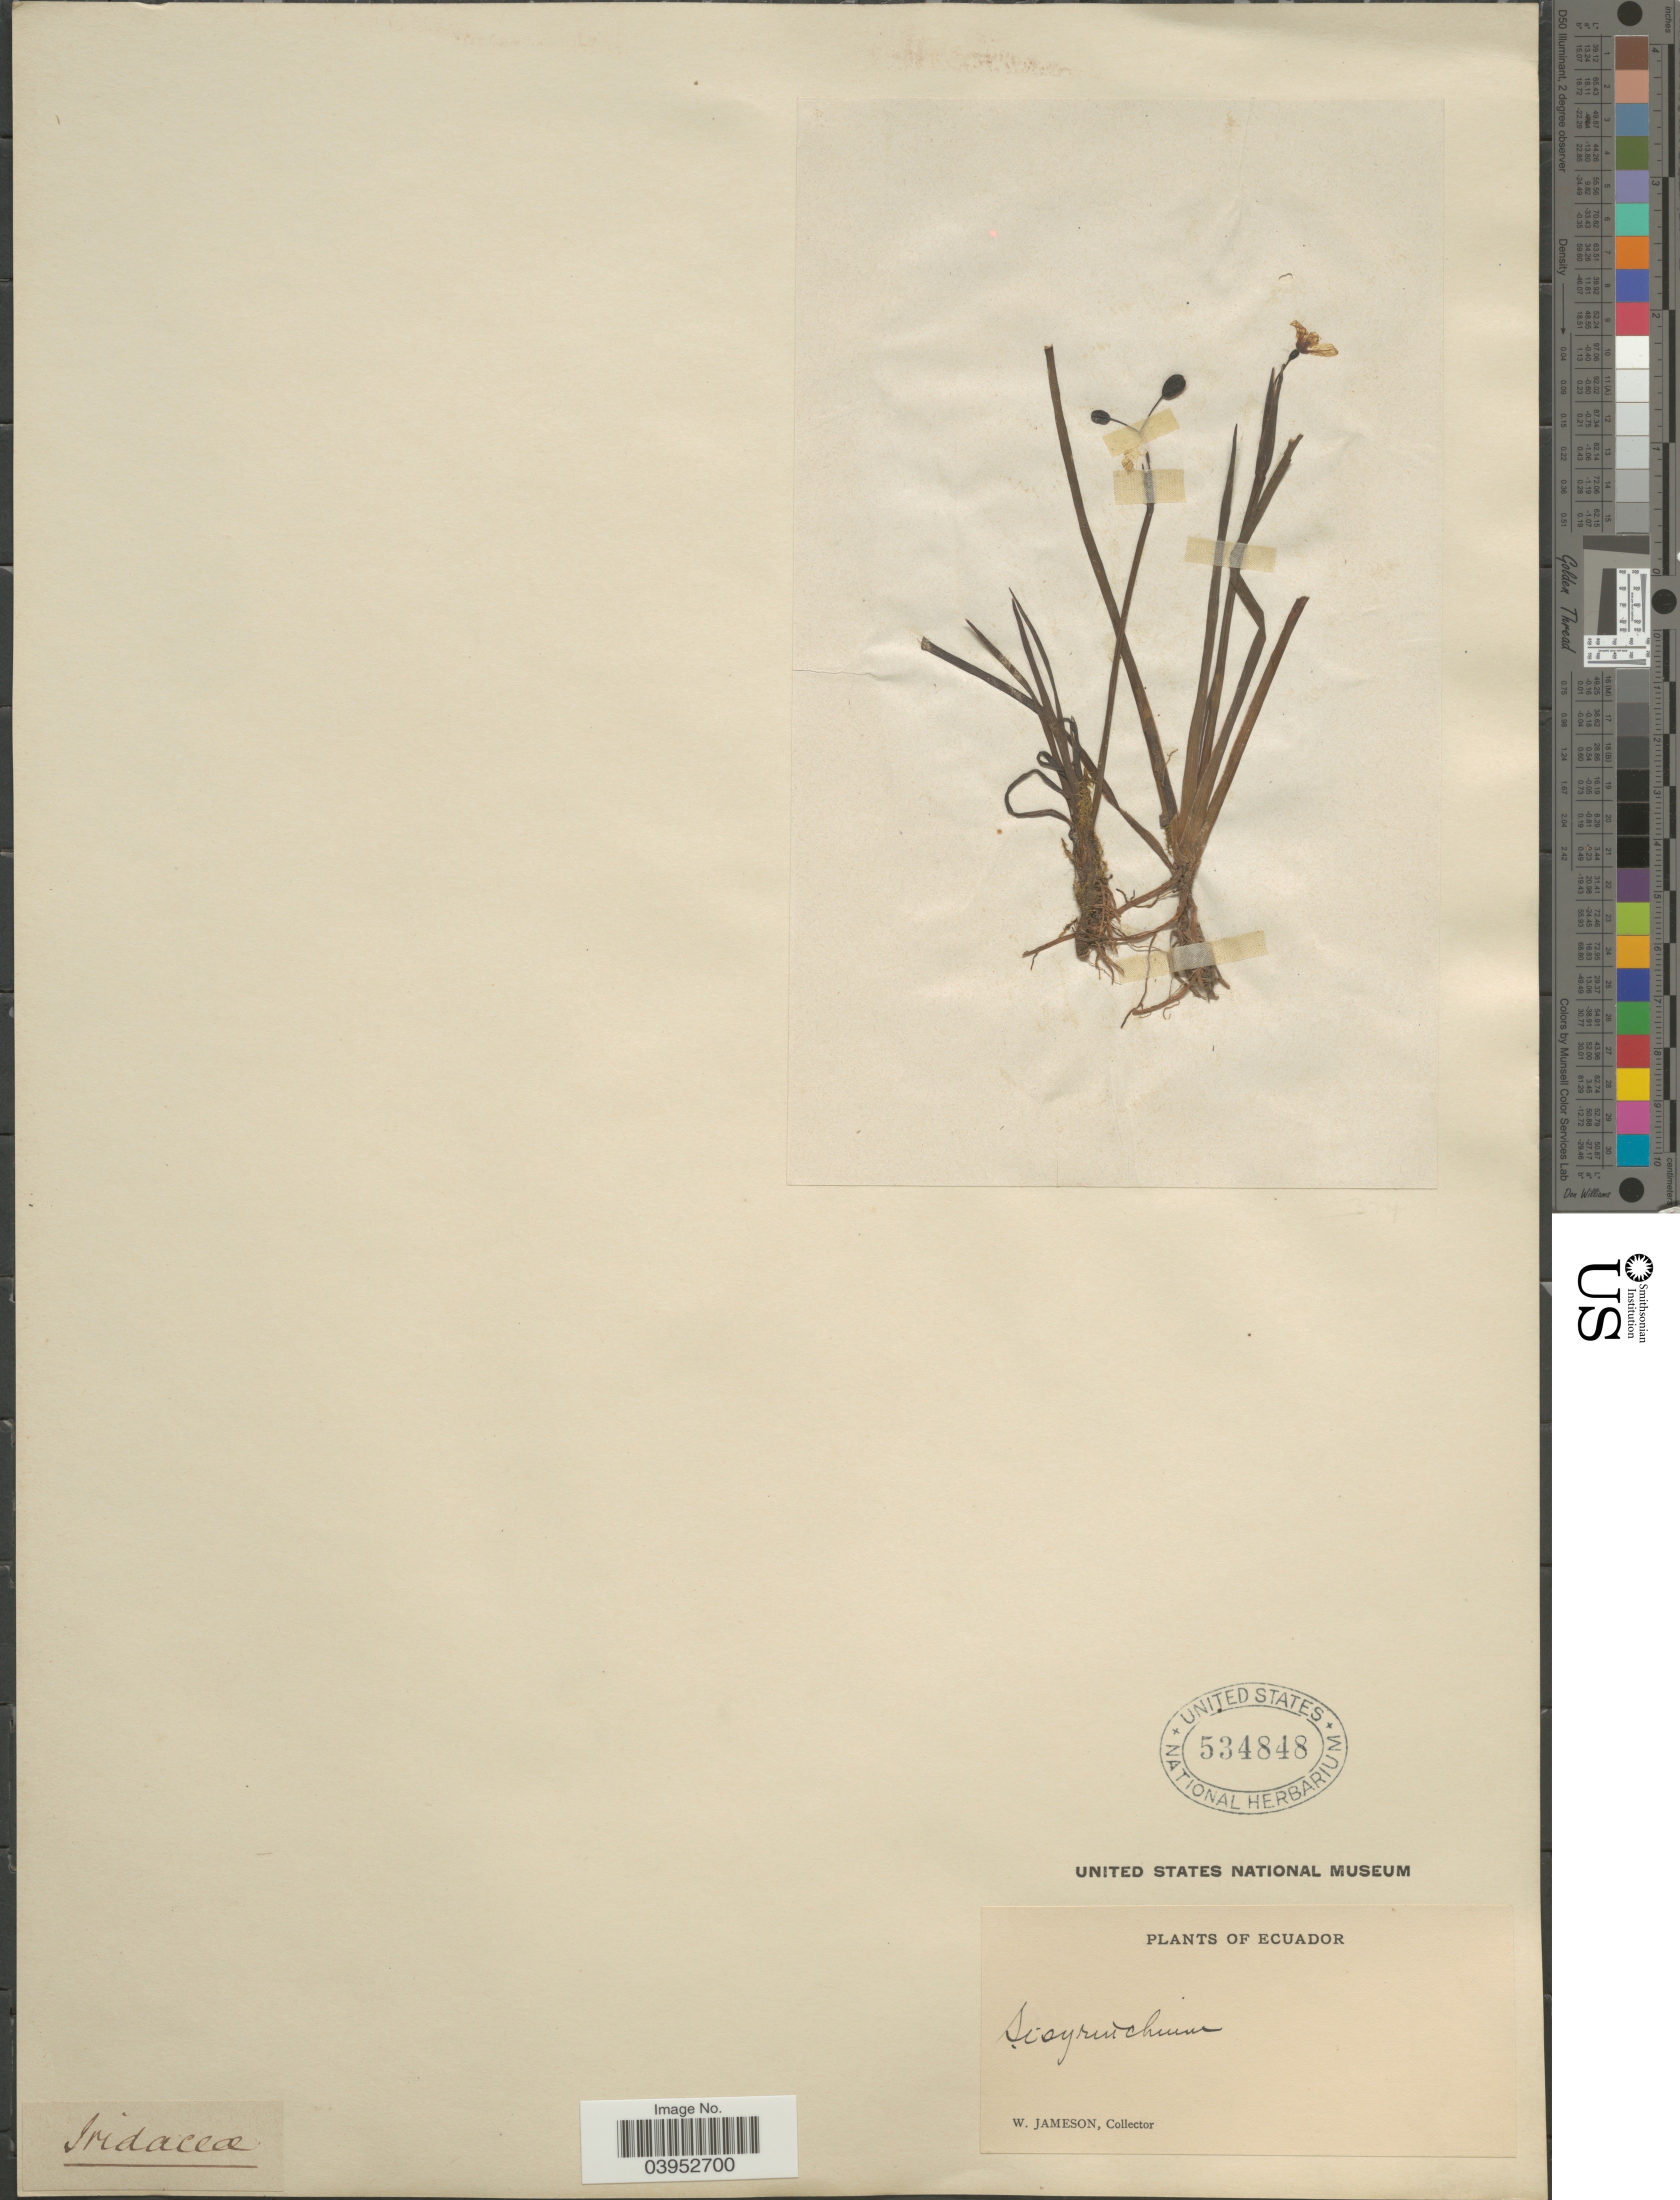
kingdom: Plantae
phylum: Tracheophyta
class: Liliopsida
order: Asparagales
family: Iridaceae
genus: Sisyrinchium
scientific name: Sisyrinchium sp.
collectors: W. Jameson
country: Ecuador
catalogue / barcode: US 534848